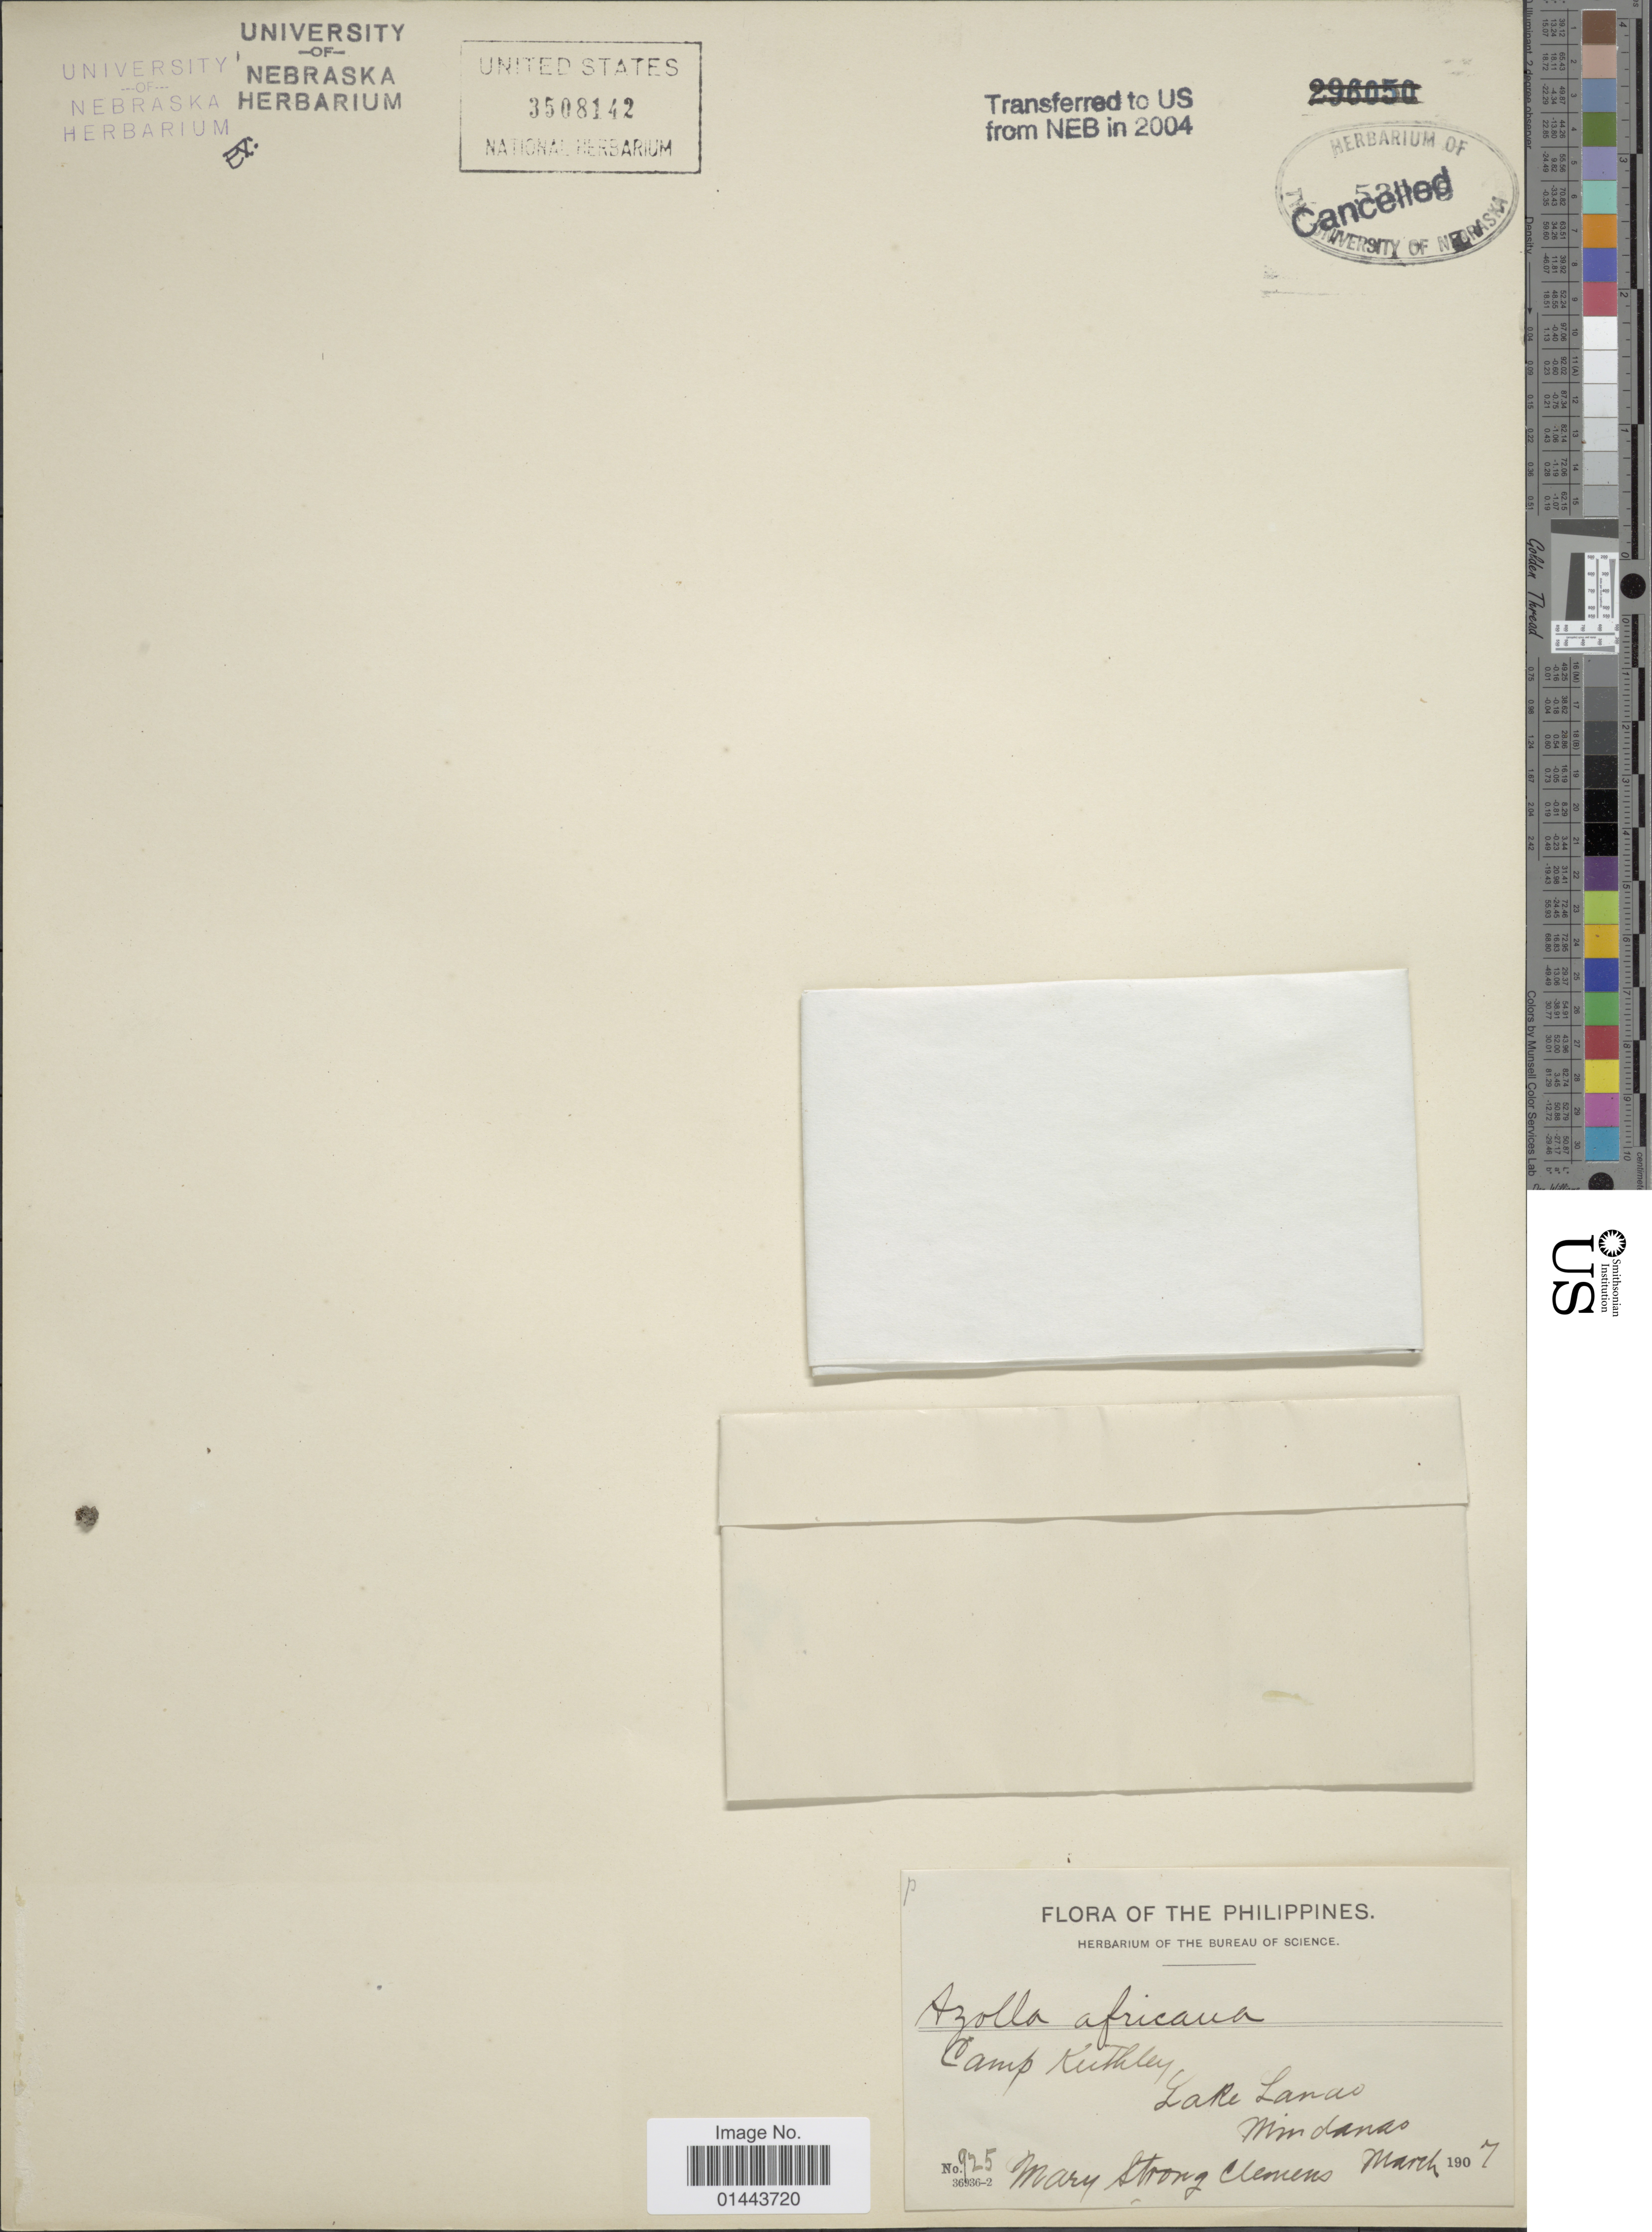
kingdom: Plantae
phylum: Tracheophyta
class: Polypodiopsida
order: Salviniales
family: Salviniaceae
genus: Azolla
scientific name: Azolla pinnata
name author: R. Br.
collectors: M. S. Clemens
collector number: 925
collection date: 1907-03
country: Philippines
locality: Camp Keithley, Lake Lanao, Mindanao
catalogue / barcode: US 3508142